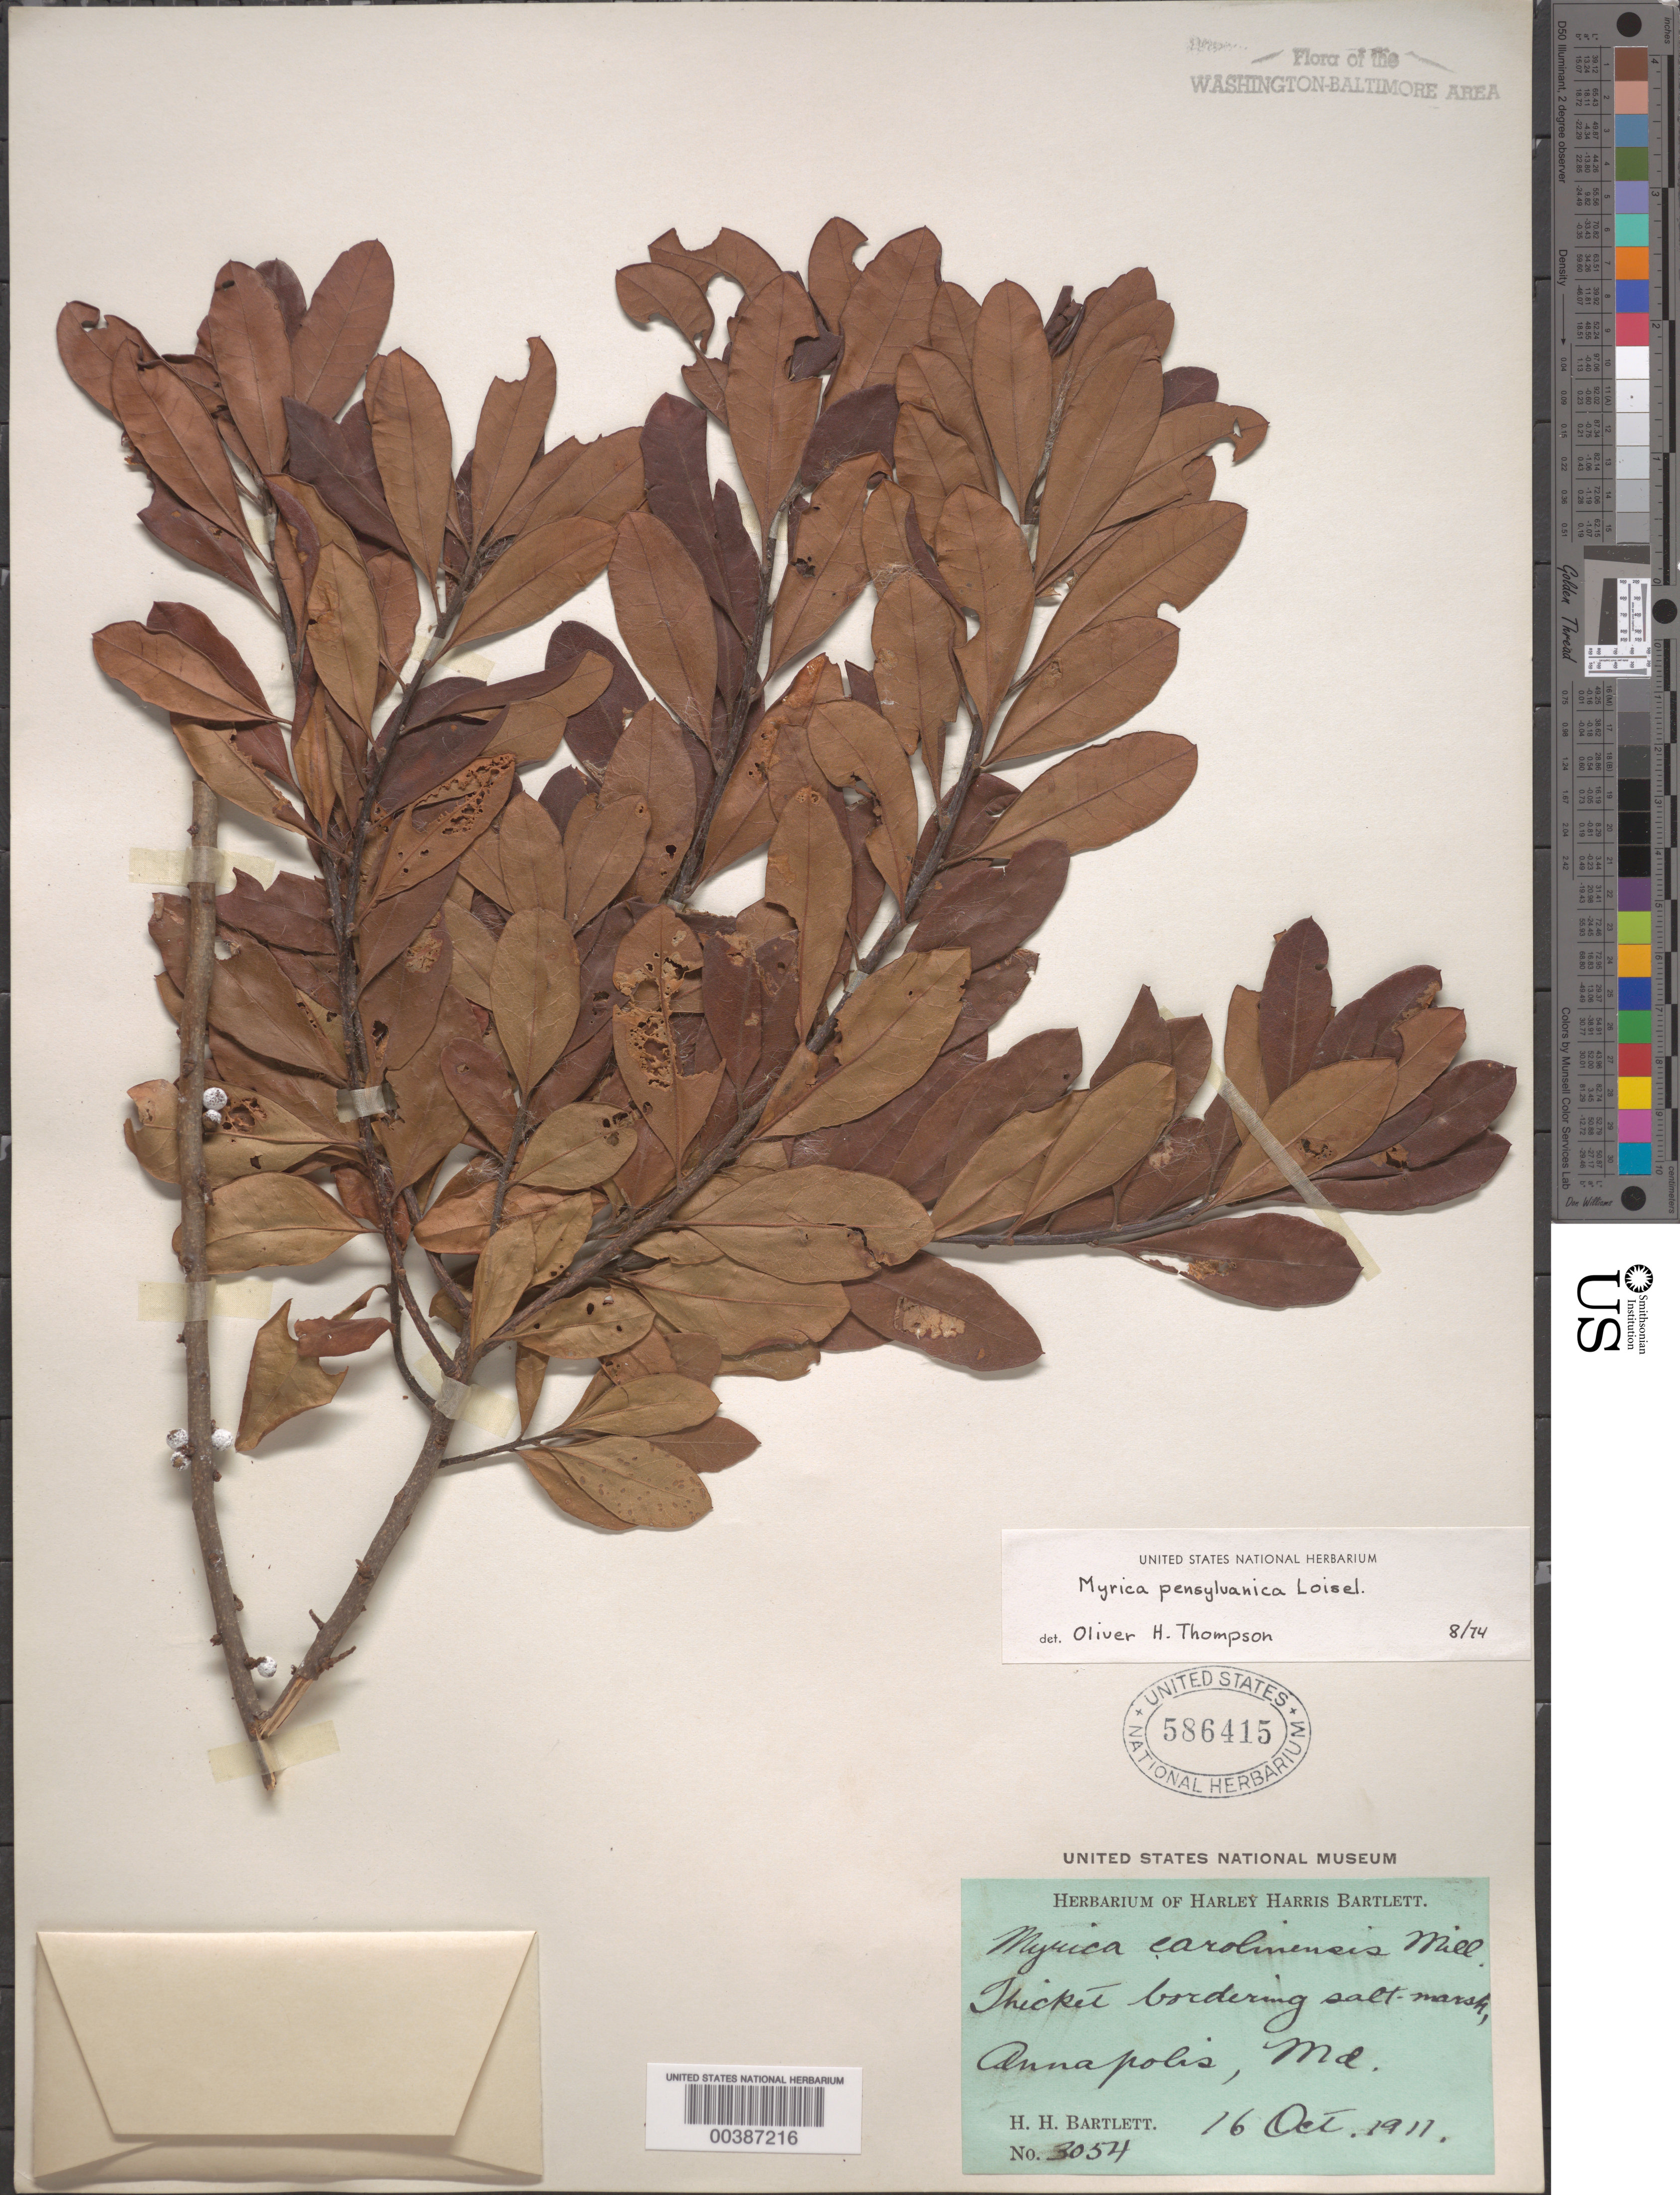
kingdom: Plantae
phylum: Tracheophyta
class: Magnoliopsida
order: Fagales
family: Myricaceae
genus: Morella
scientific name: Morella pensylvanica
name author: (Mirb.) Kartesz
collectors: H. H. Bartlett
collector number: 3054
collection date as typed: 16 Oct 1911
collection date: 1911-10-16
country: United States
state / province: Maryland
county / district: Anne Arundel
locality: Annapolis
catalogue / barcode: US 586415